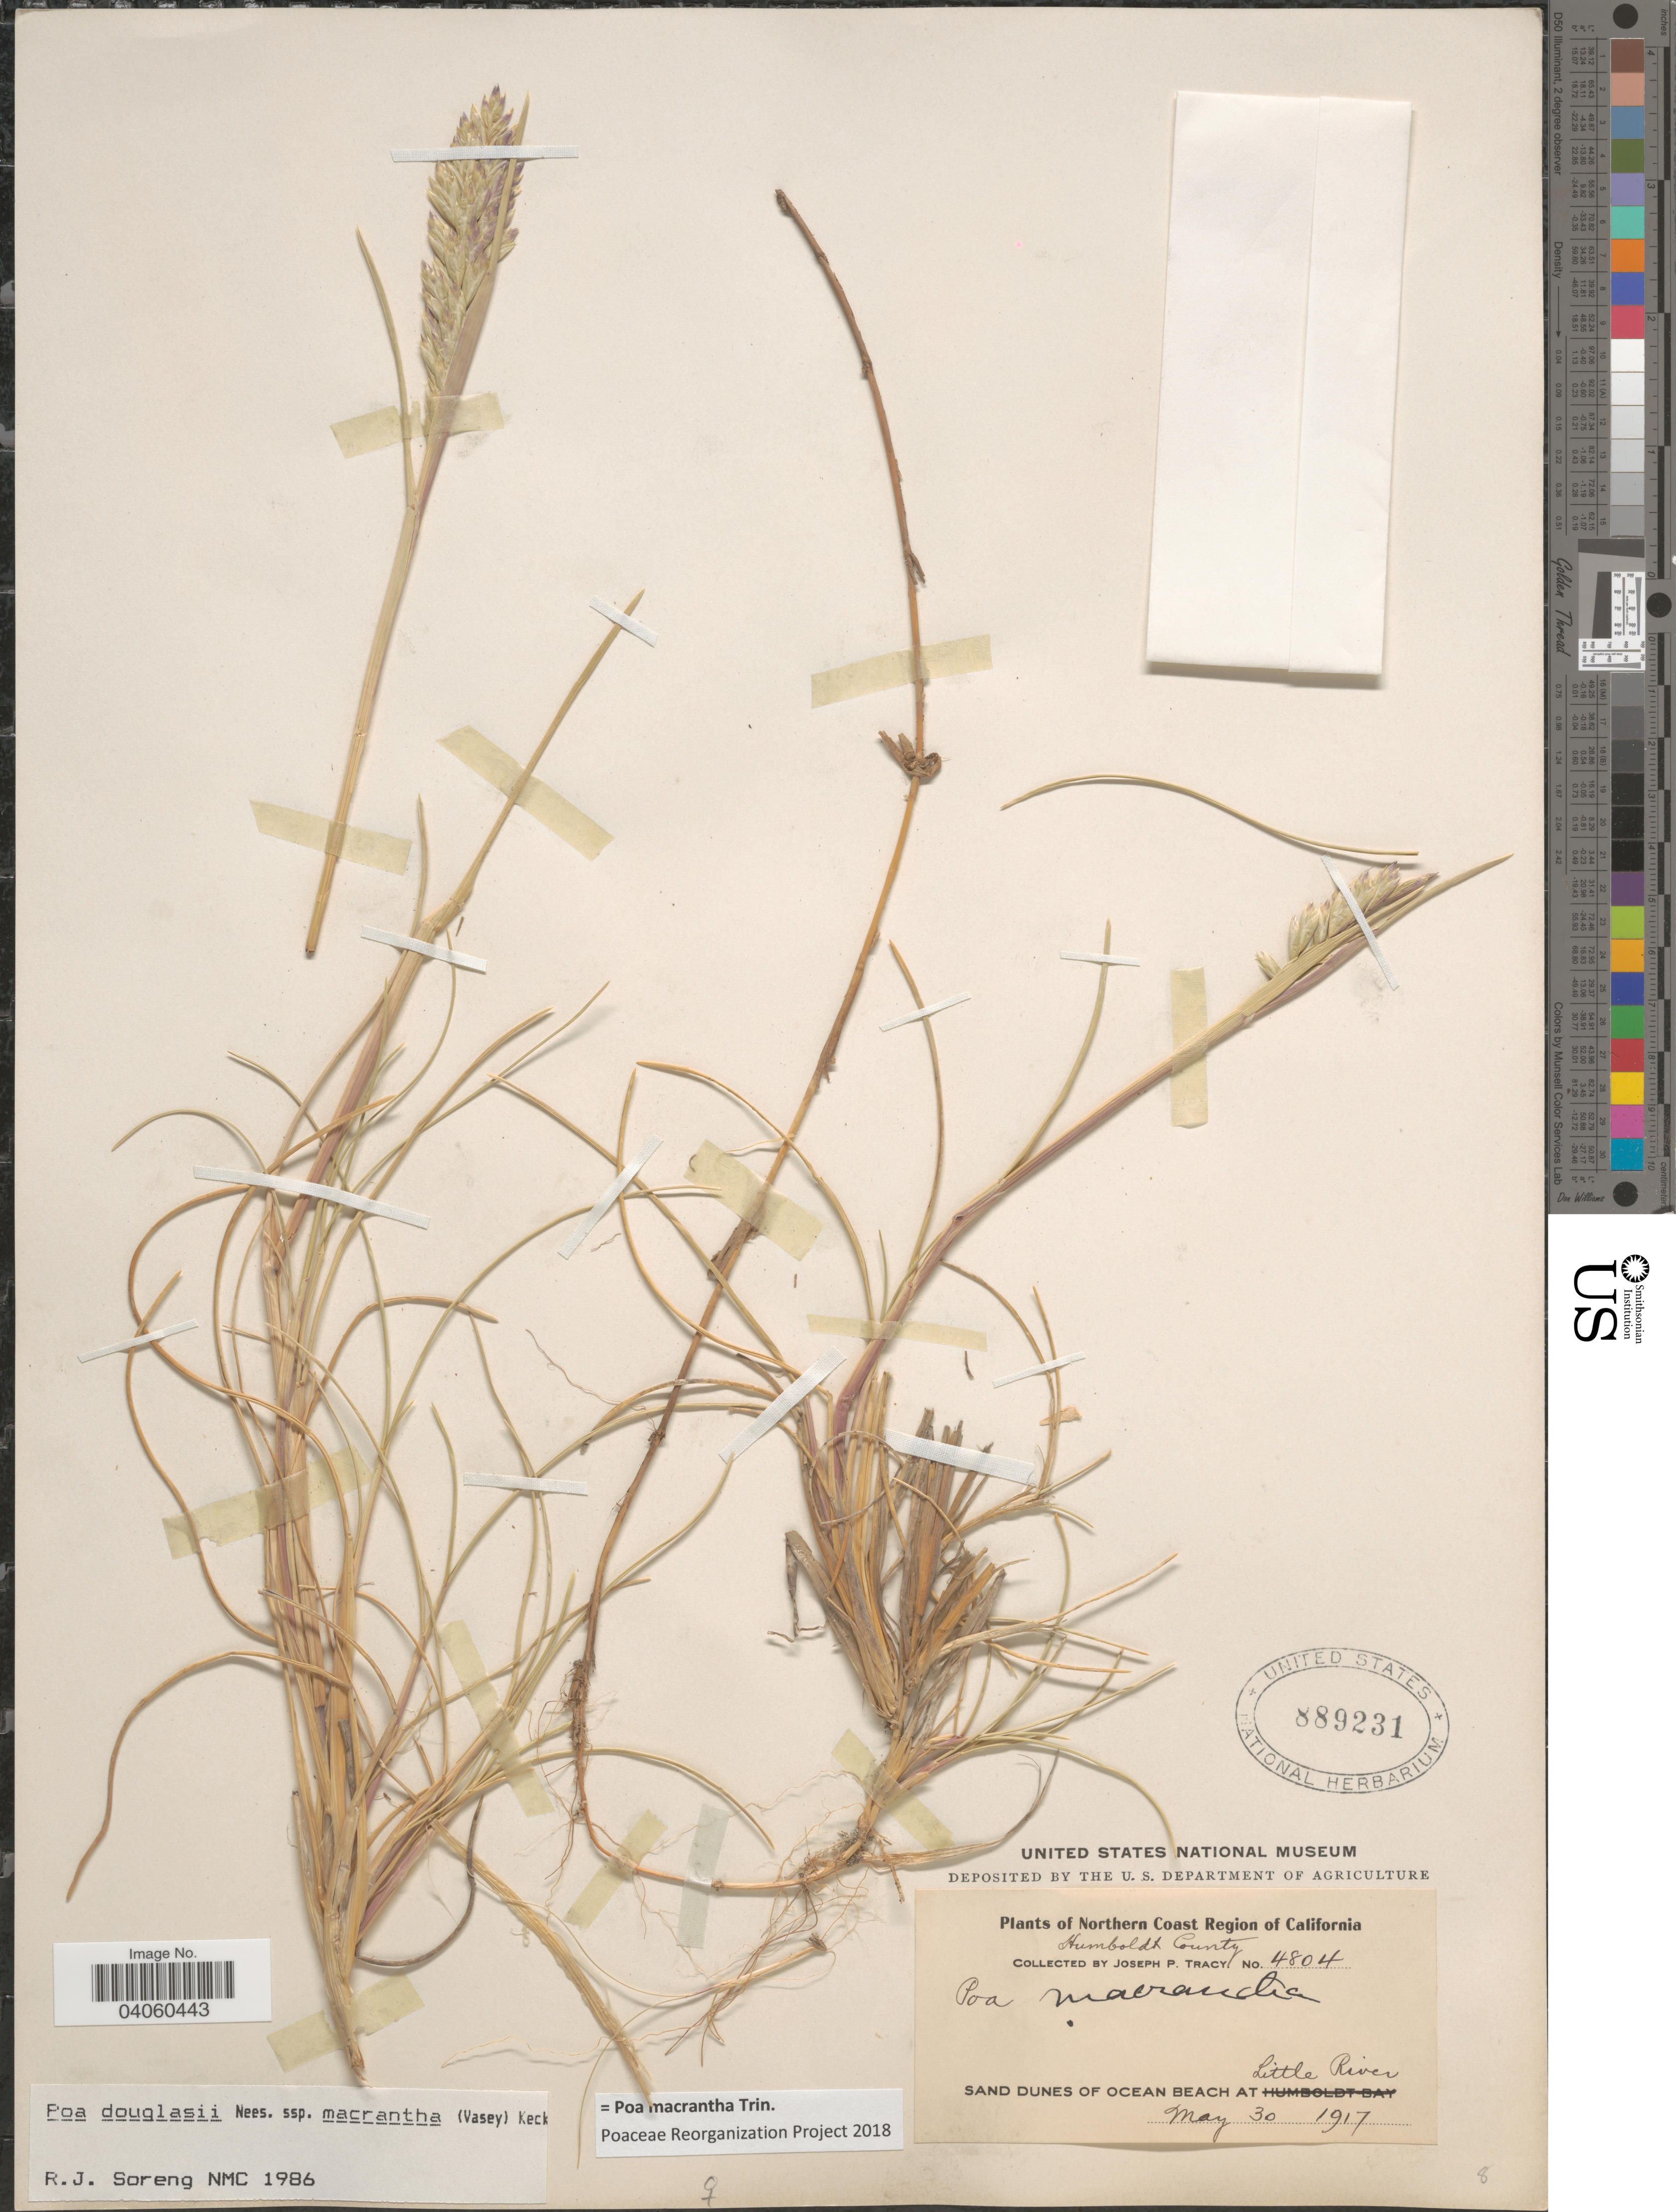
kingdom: Plantae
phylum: Tracheophyta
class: Liliopsida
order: Poales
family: Poaceae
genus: Poa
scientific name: Poa macrantha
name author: Vasey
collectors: J. Tracy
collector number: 4804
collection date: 1917-05-30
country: United States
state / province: California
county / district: Humboldt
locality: Northern Coast Region of California. Humboldt County. Sand dunes of Ocean Beach at Little River.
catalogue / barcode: US 889231